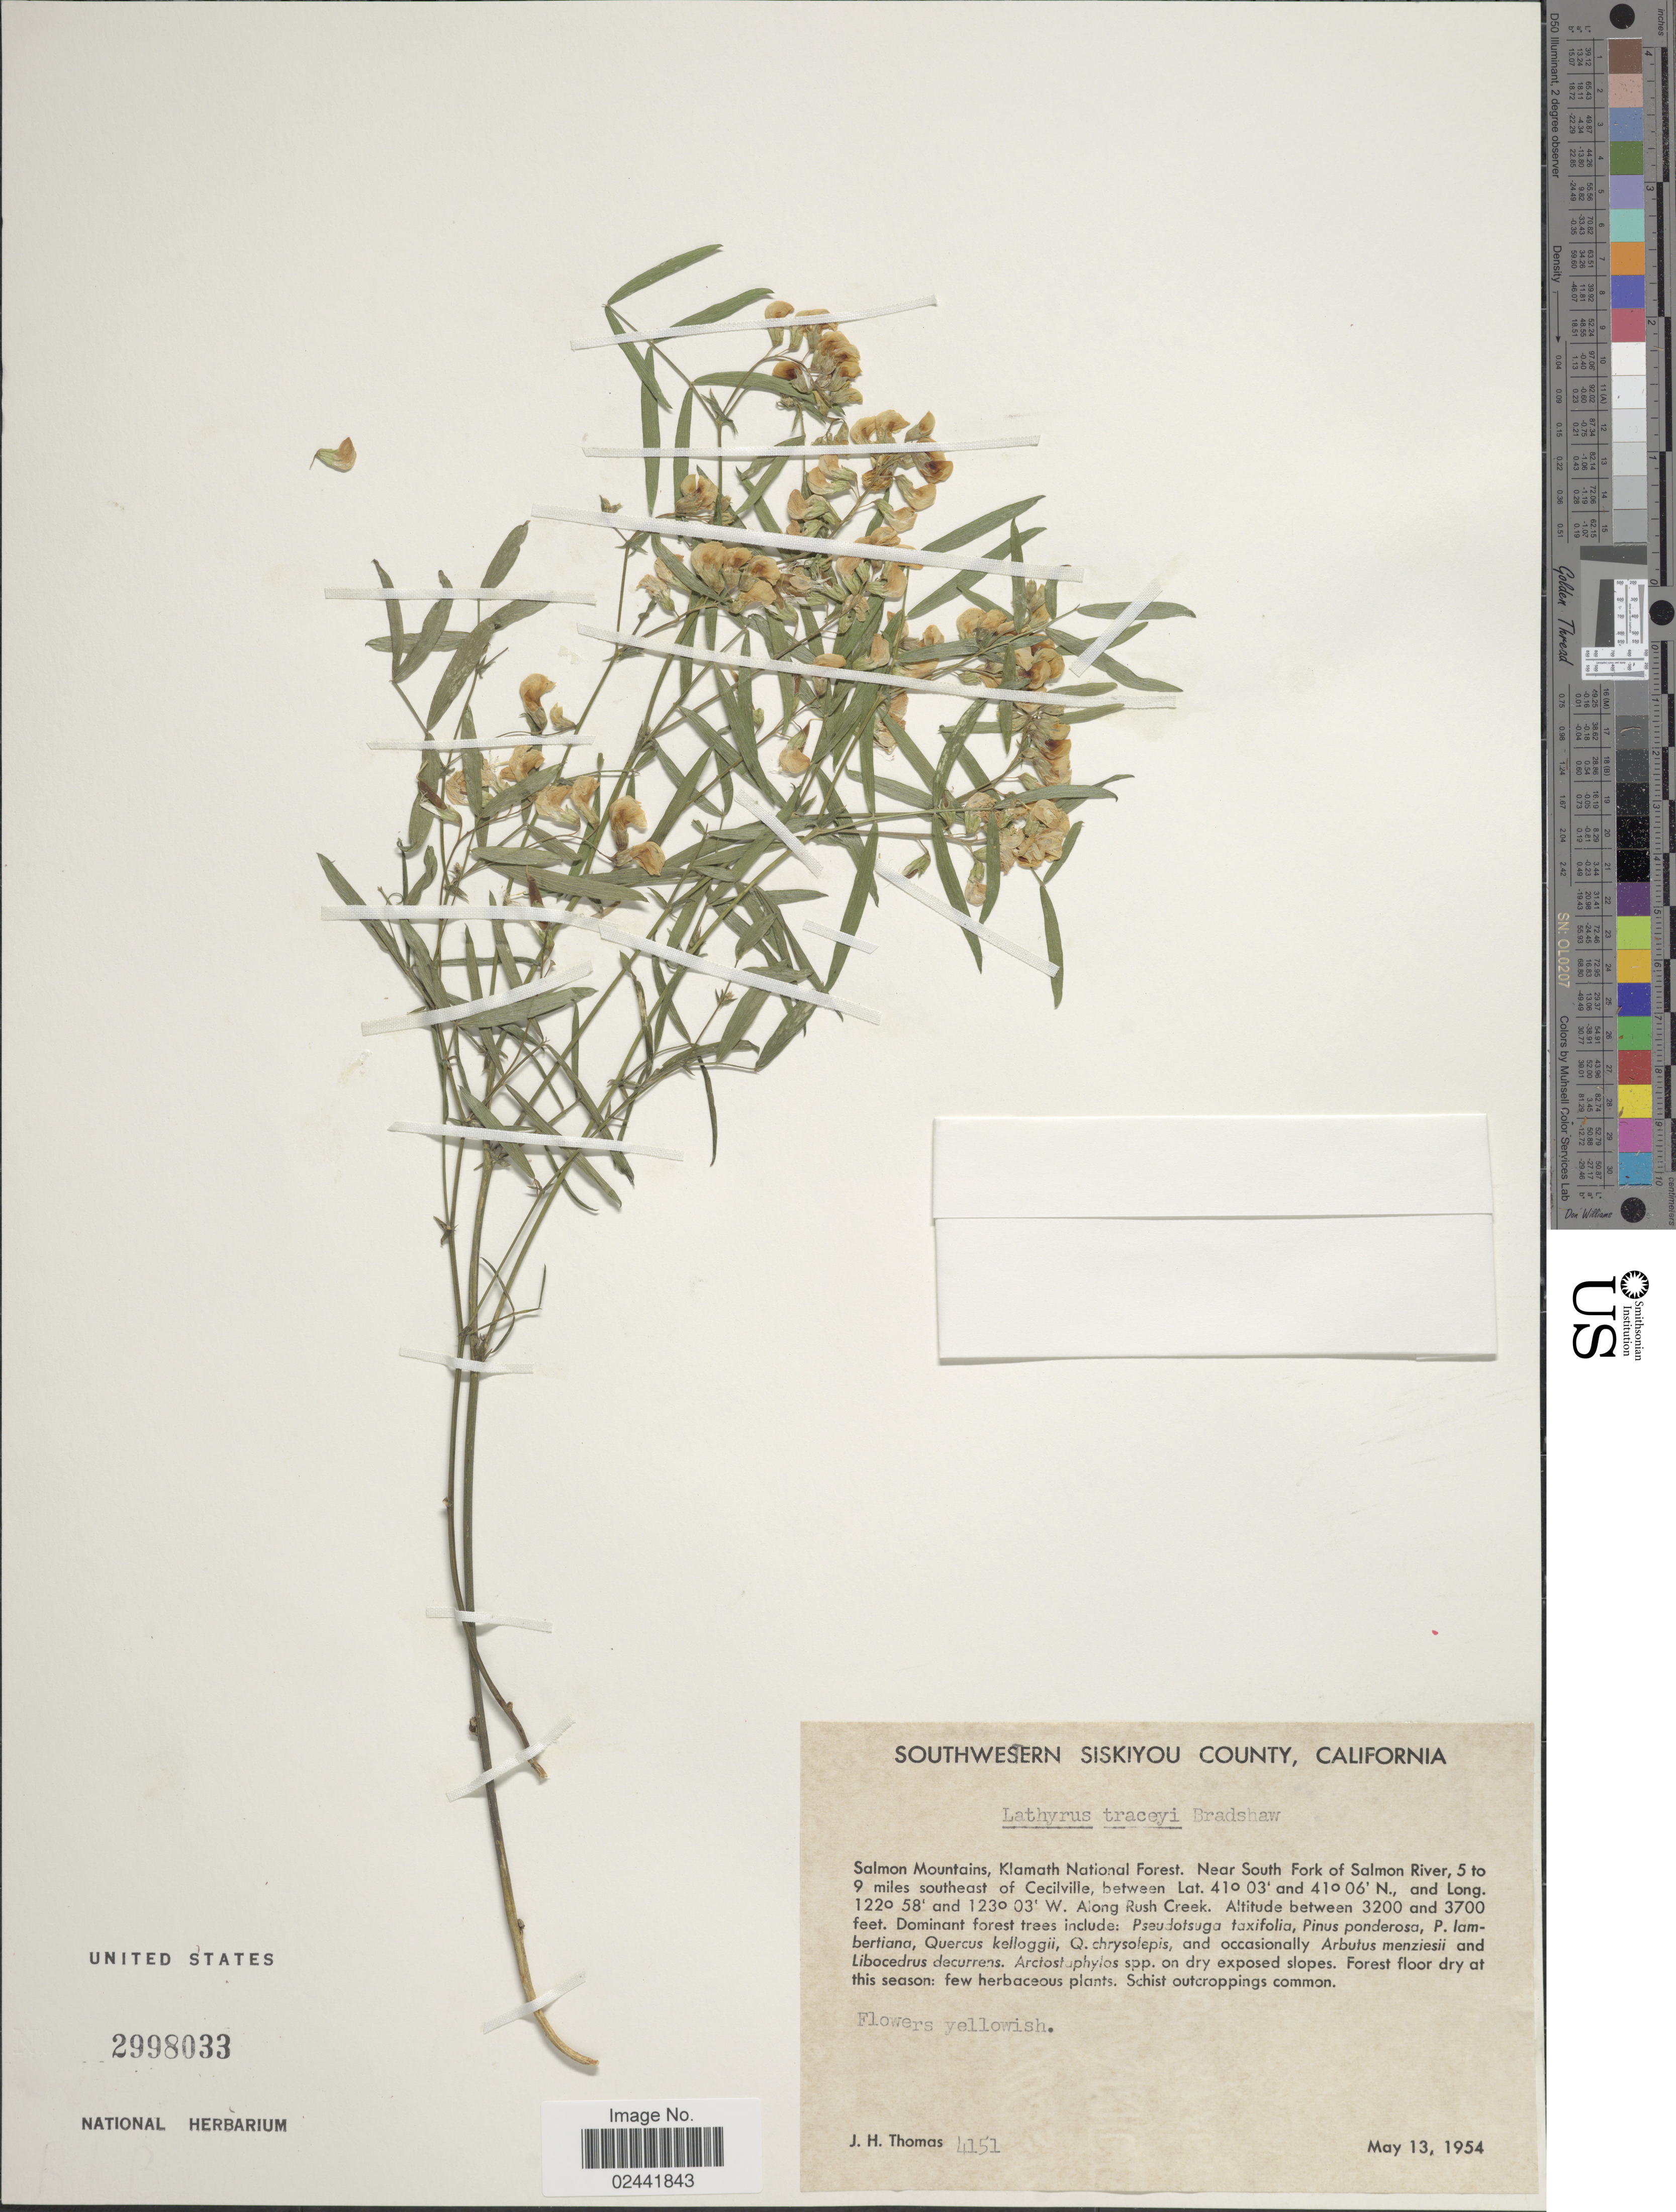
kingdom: Plantae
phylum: Tracheophyta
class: Magnoliopsida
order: Fabales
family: Fabaceae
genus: Lathyrus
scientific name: Lathyrus tracyi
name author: Bradshaw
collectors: J. H. Thomas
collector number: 4151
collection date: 1954-05-13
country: United States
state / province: California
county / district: Siskiyou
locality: Southwestern Siskiyou County. Salmon Mountains, Klamath National Forest. Near South Fork of Salmon River, 5 to 9 miles southeast of Cecilville. Along Rush Creek.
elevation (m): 975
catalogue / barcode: US 2998033